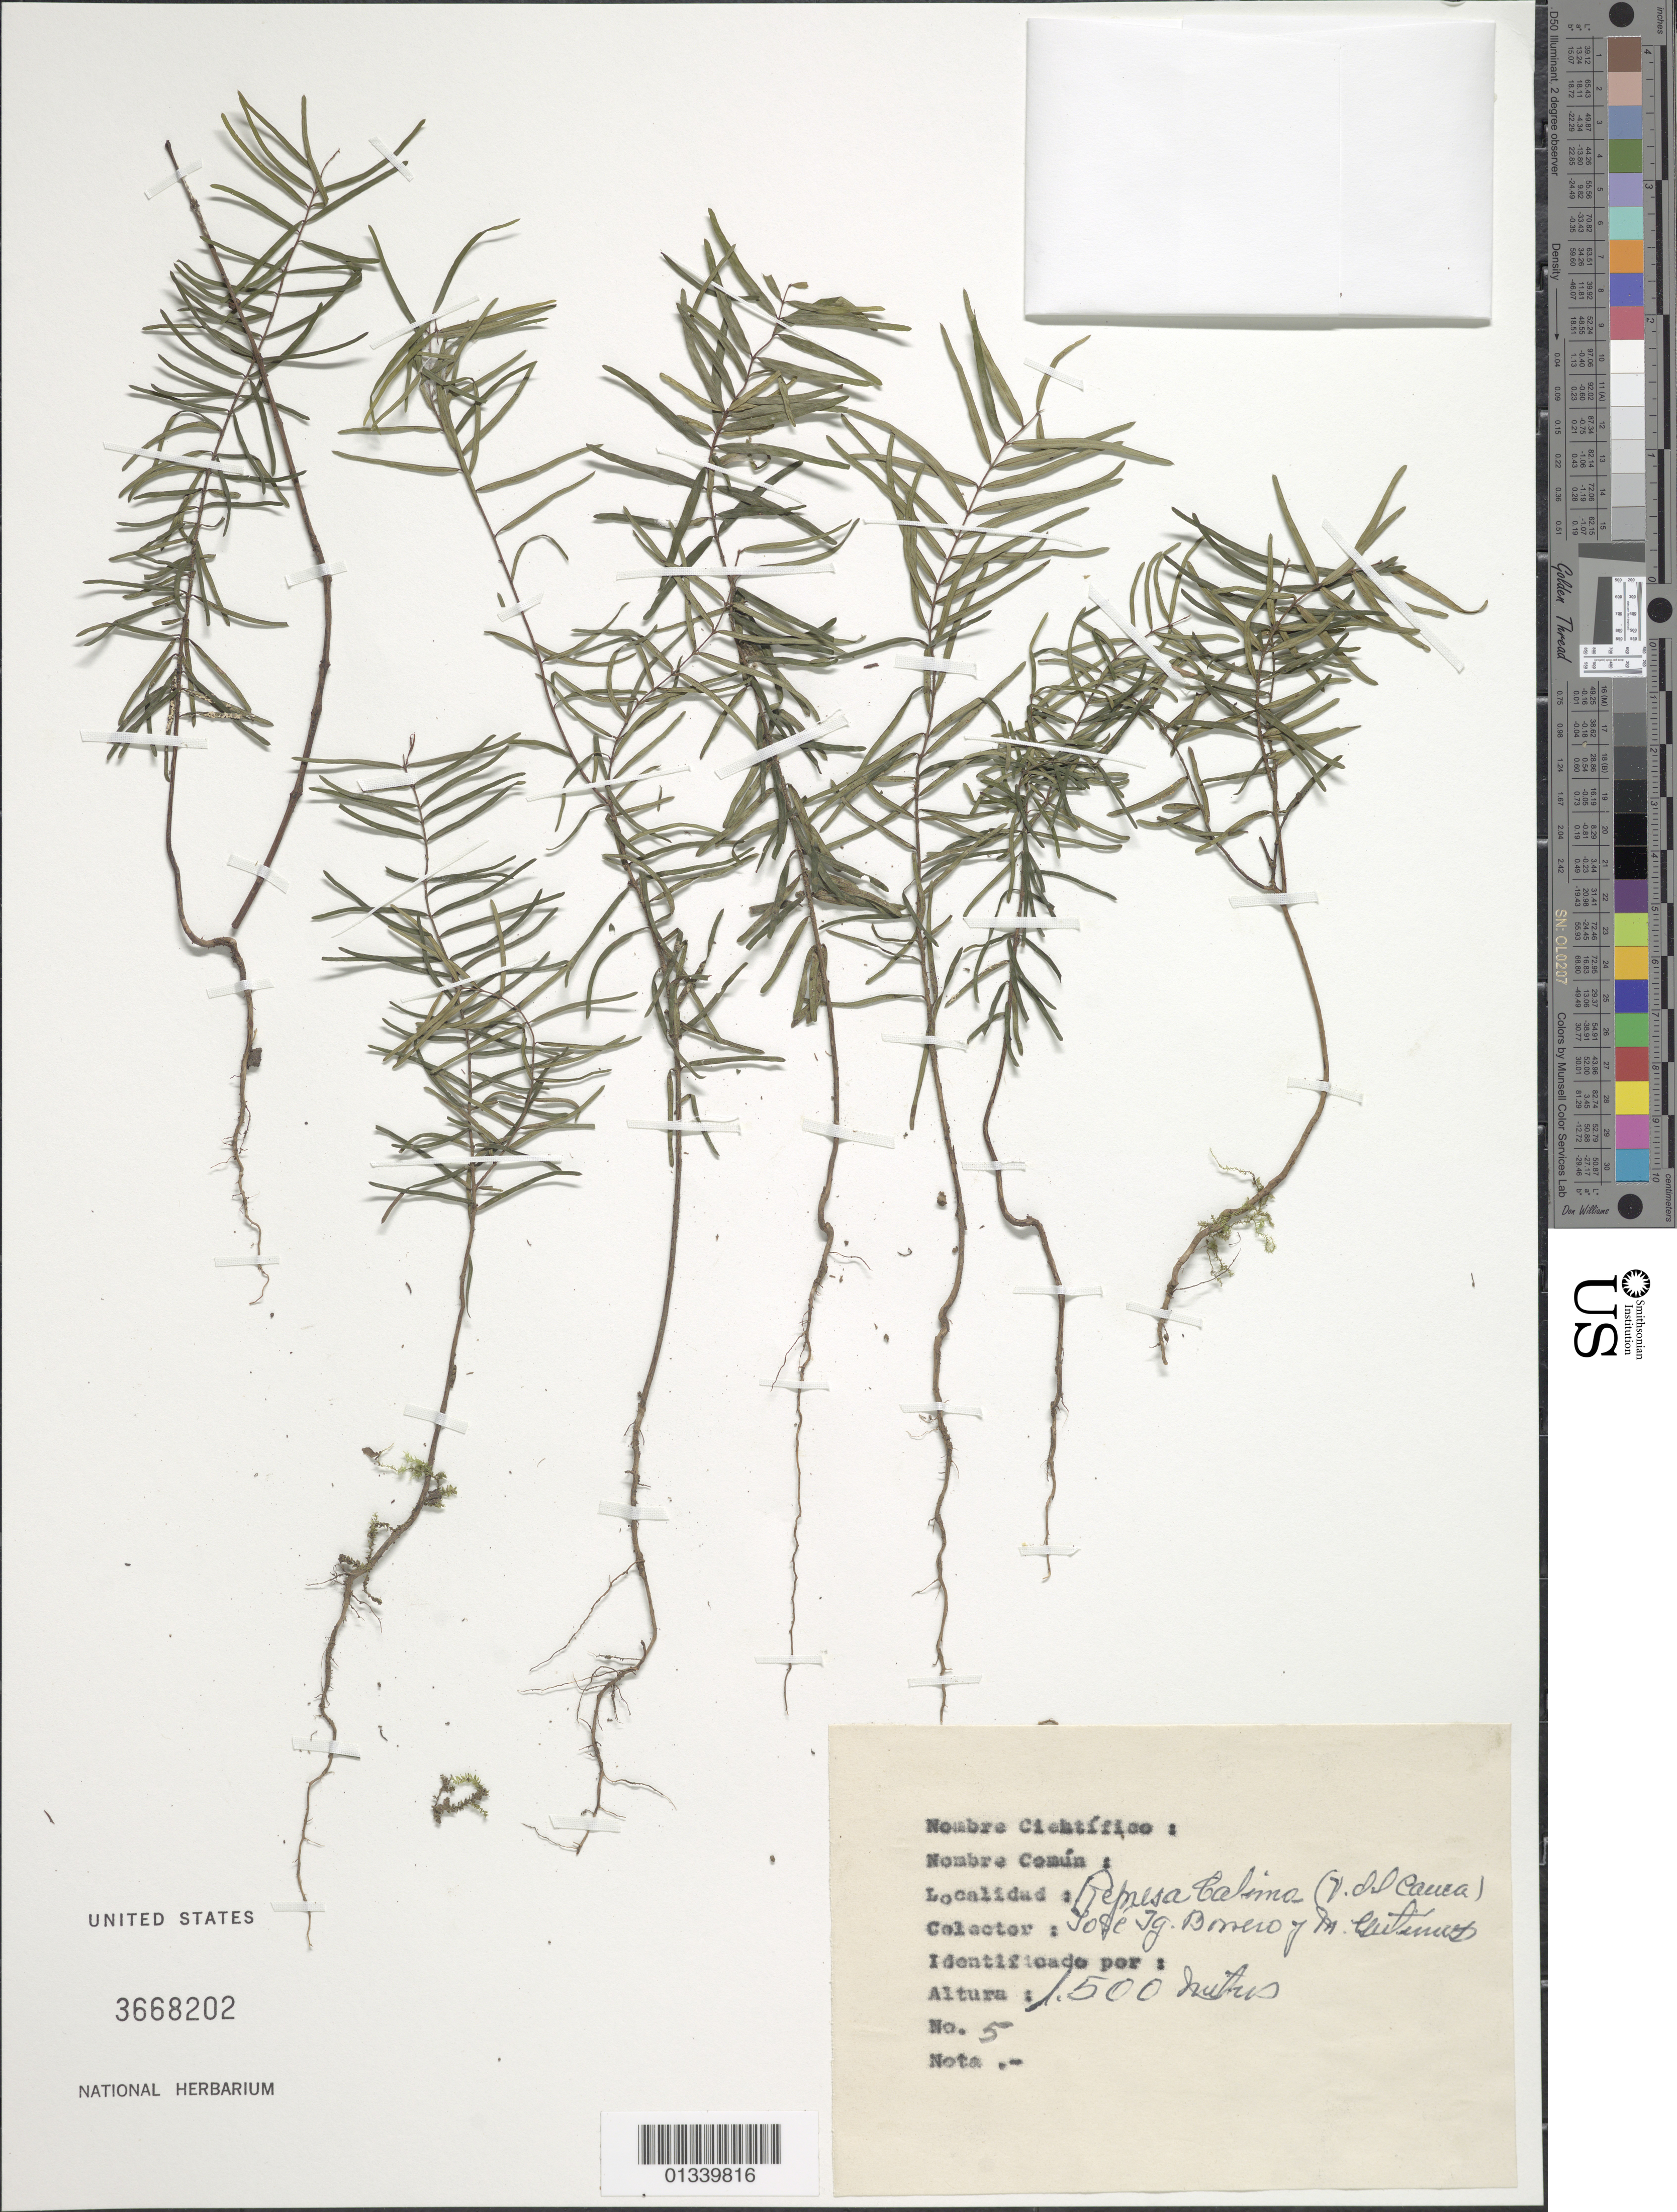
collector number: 5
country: Colombia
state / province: Cauca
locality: Repres Calima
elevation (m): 1500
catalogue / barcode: US 3668202